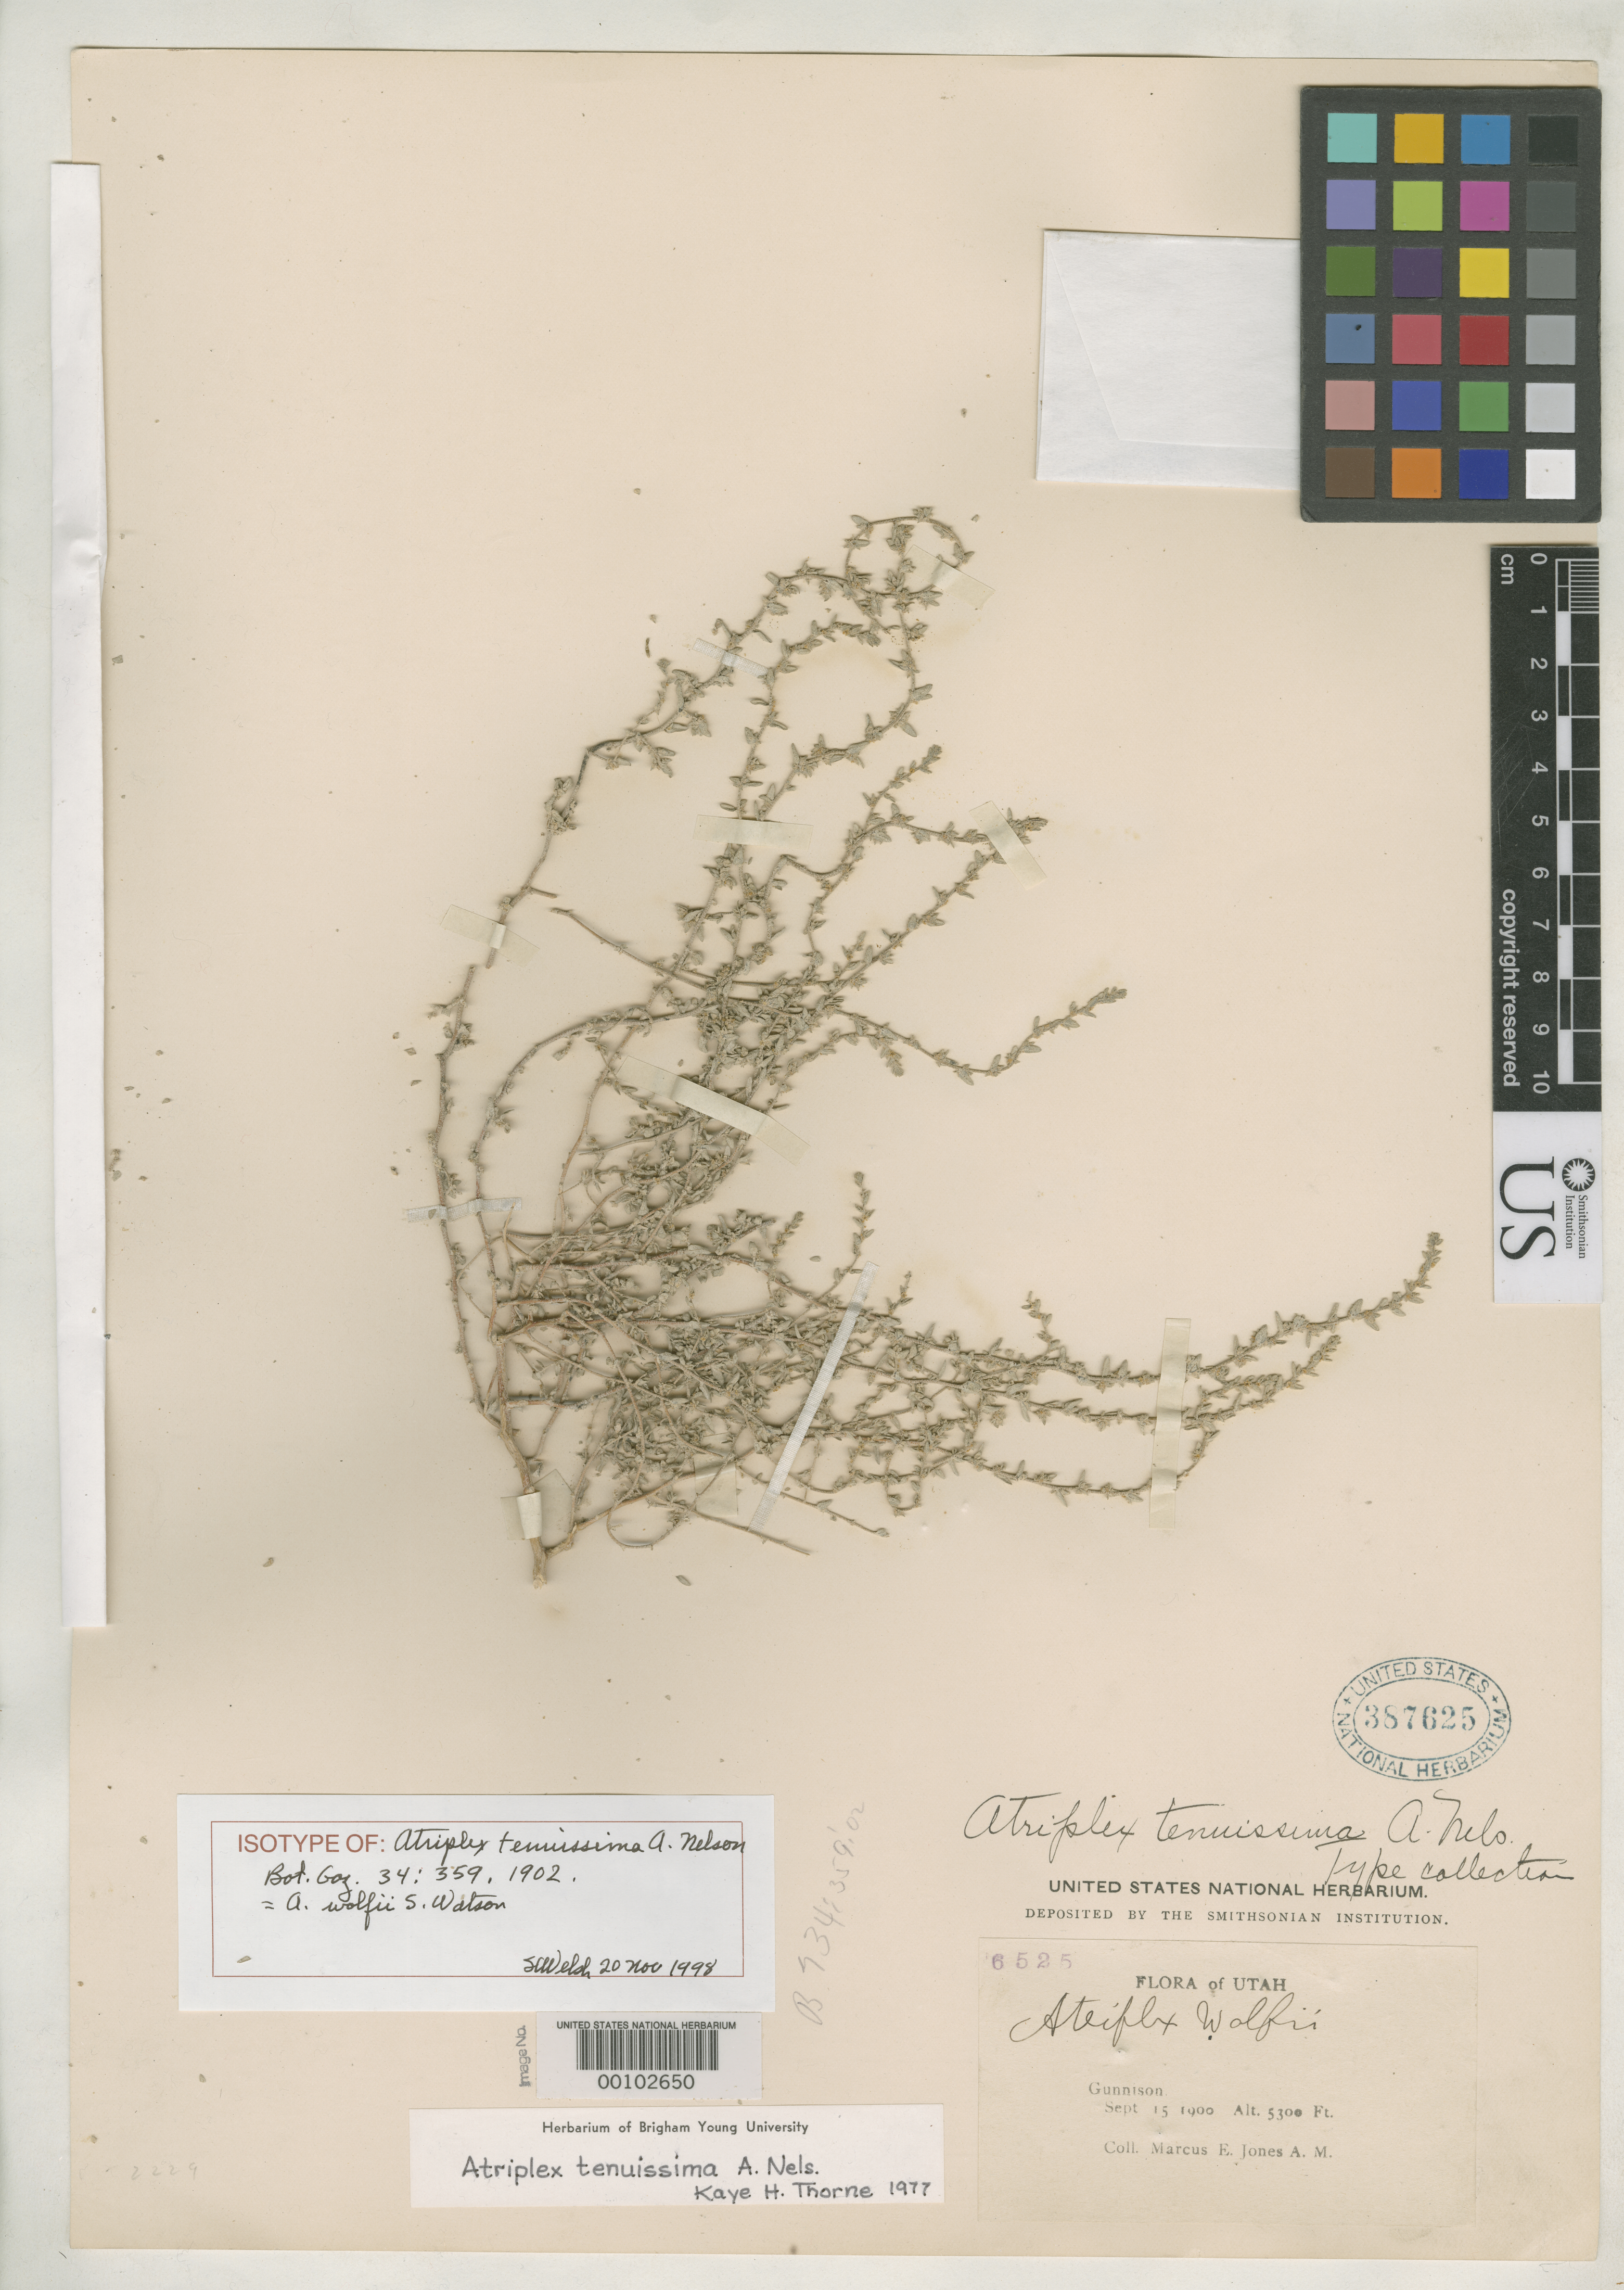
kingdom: Plantae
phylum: Tracheophyta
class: Magnoliopsida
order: Caryophyllales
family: Amaranthaceae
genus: Atriplex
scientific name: Atriplex tenuissima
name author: A. Nelson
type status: Isotype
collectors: M. E. Jones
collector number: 6525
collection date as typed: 15 Sep 1900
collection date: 1900-09-15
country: United States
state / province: Colorado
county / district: Gunnison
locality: Gunnison.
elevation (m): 1600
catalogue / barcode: US 387625